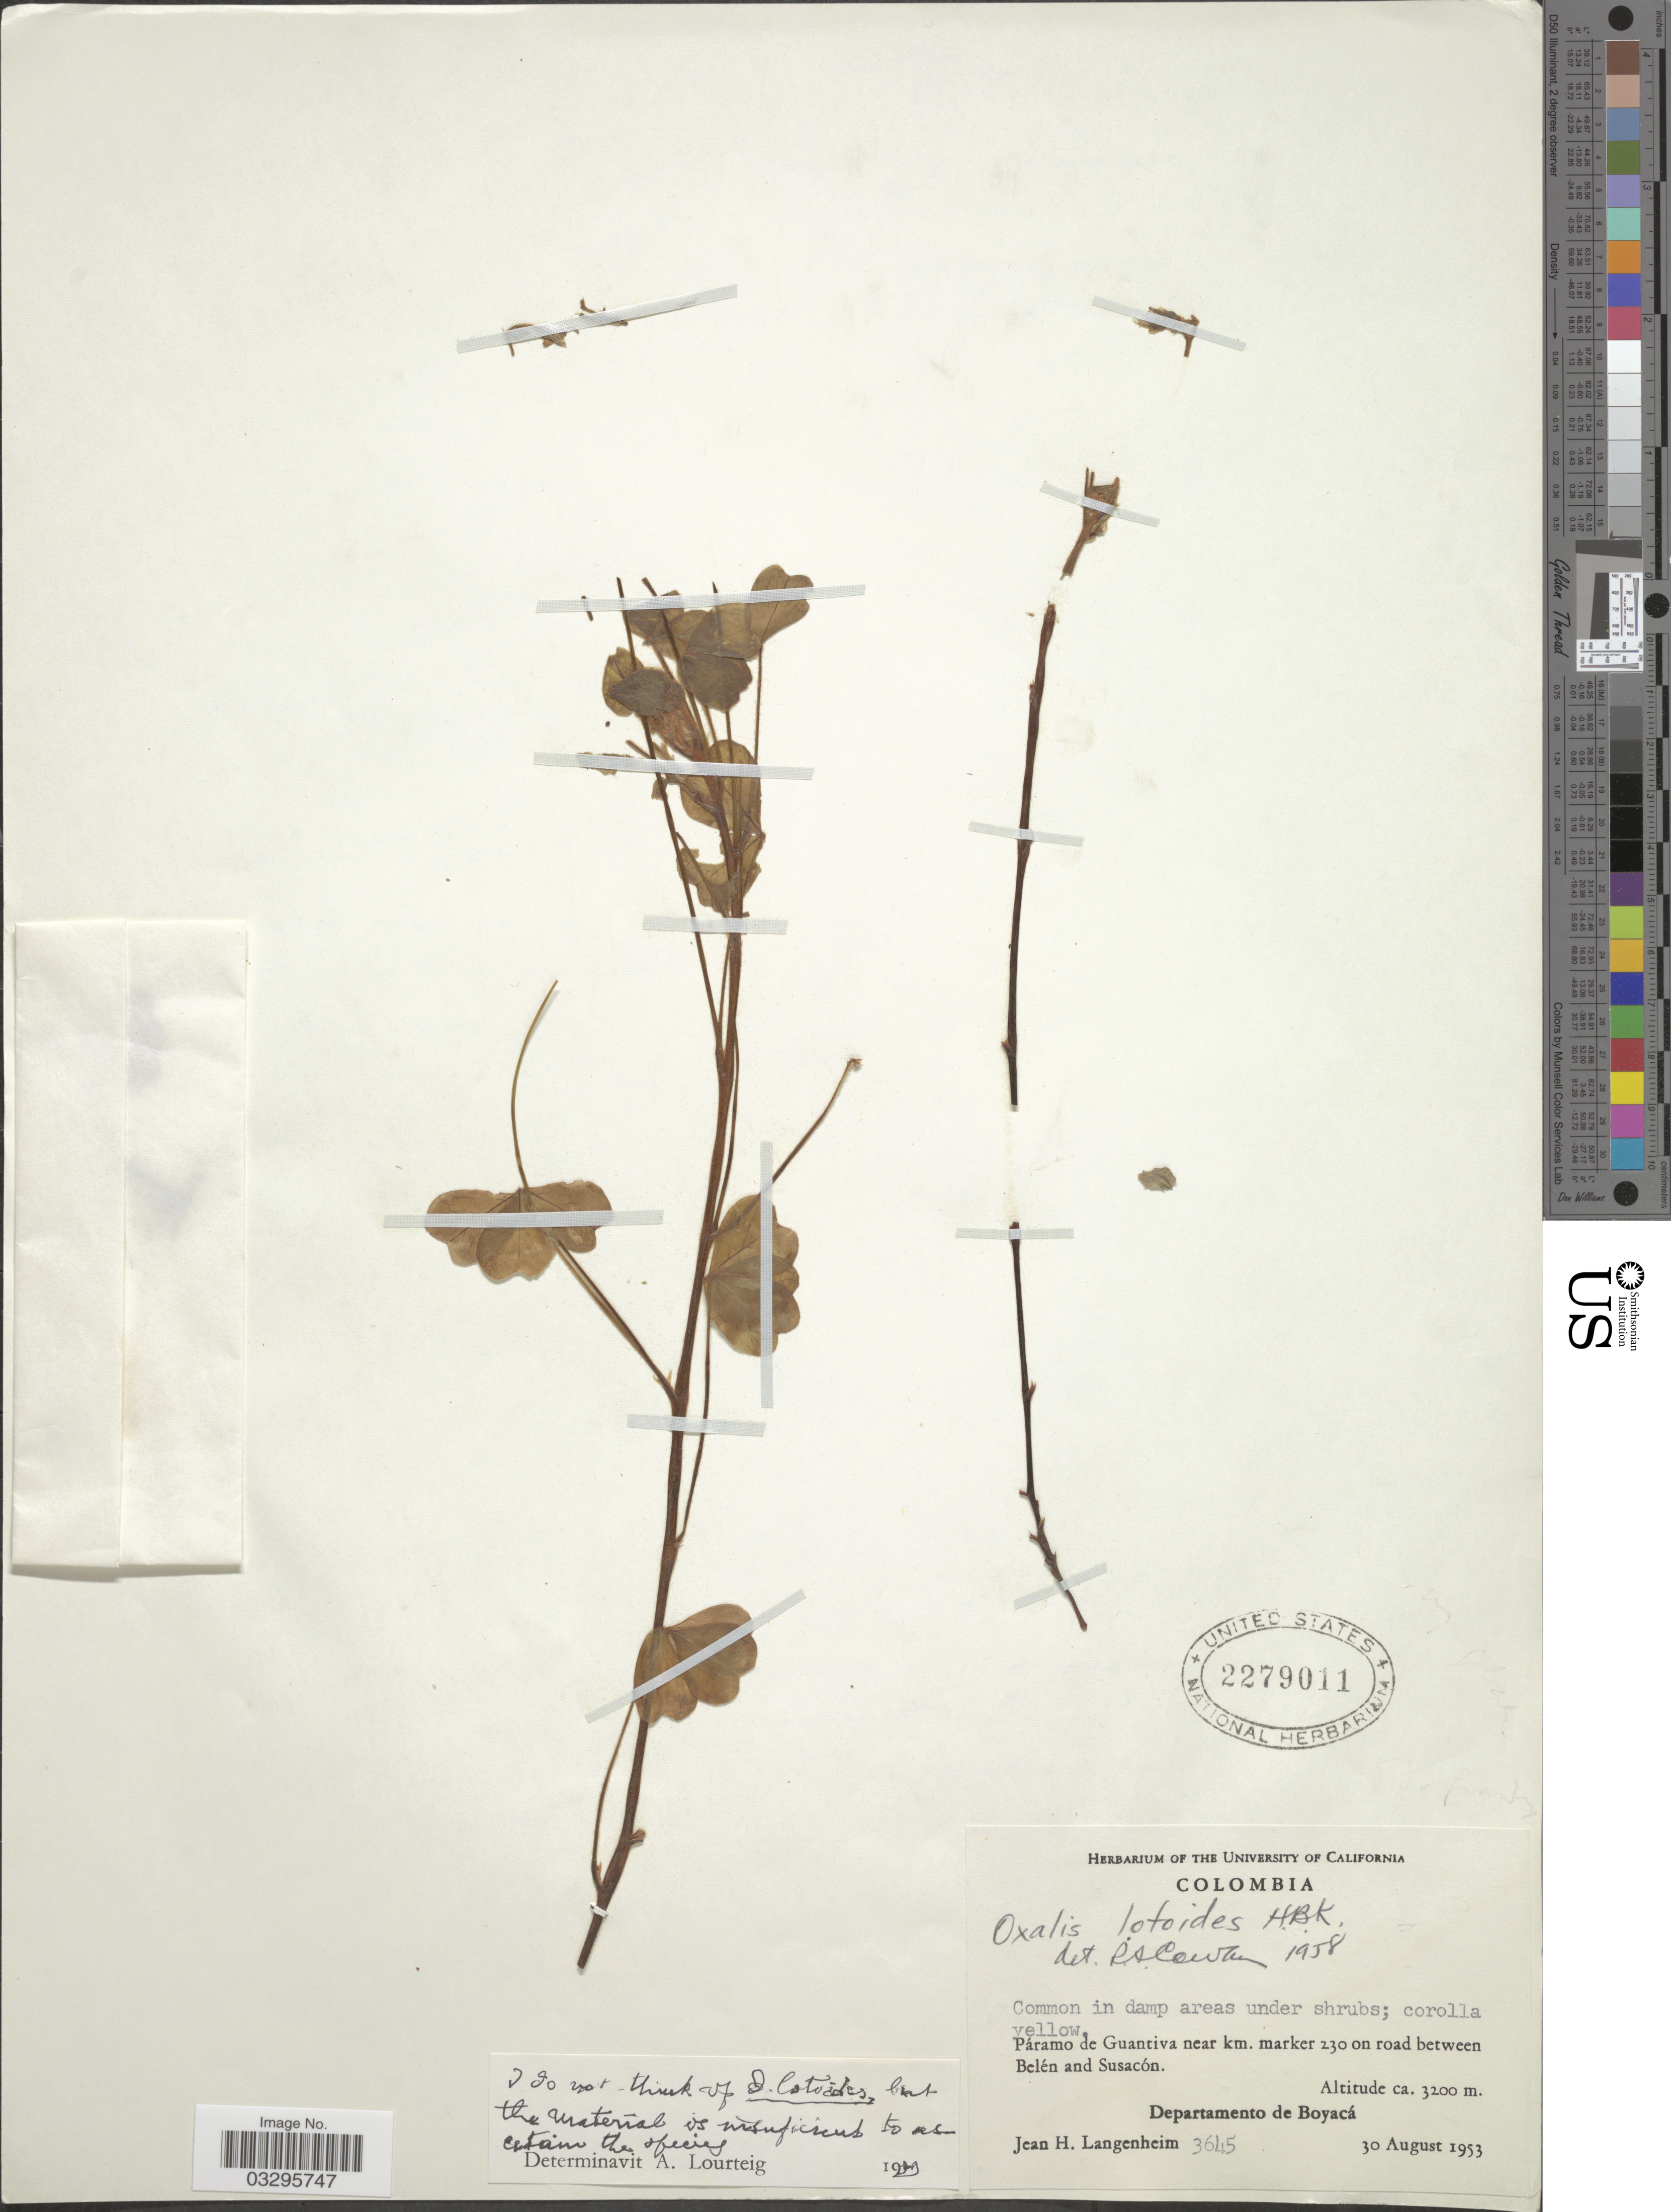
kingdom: Plantae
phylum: Tracheophyta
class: Magnoliopsida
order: Oxalidales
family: Oxalidaceae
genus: Oxalis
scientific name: Oxalis lotoides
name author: Kunth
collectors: J. H. Langenheim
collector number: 3645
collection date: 1953-08-30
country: Colombia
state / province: Boyacá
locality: Páramo de Guantiva near km. marker 230 on road between Belén and Susacón, Departamento de Boyacá.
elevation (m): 3200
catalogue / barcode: US 2279011